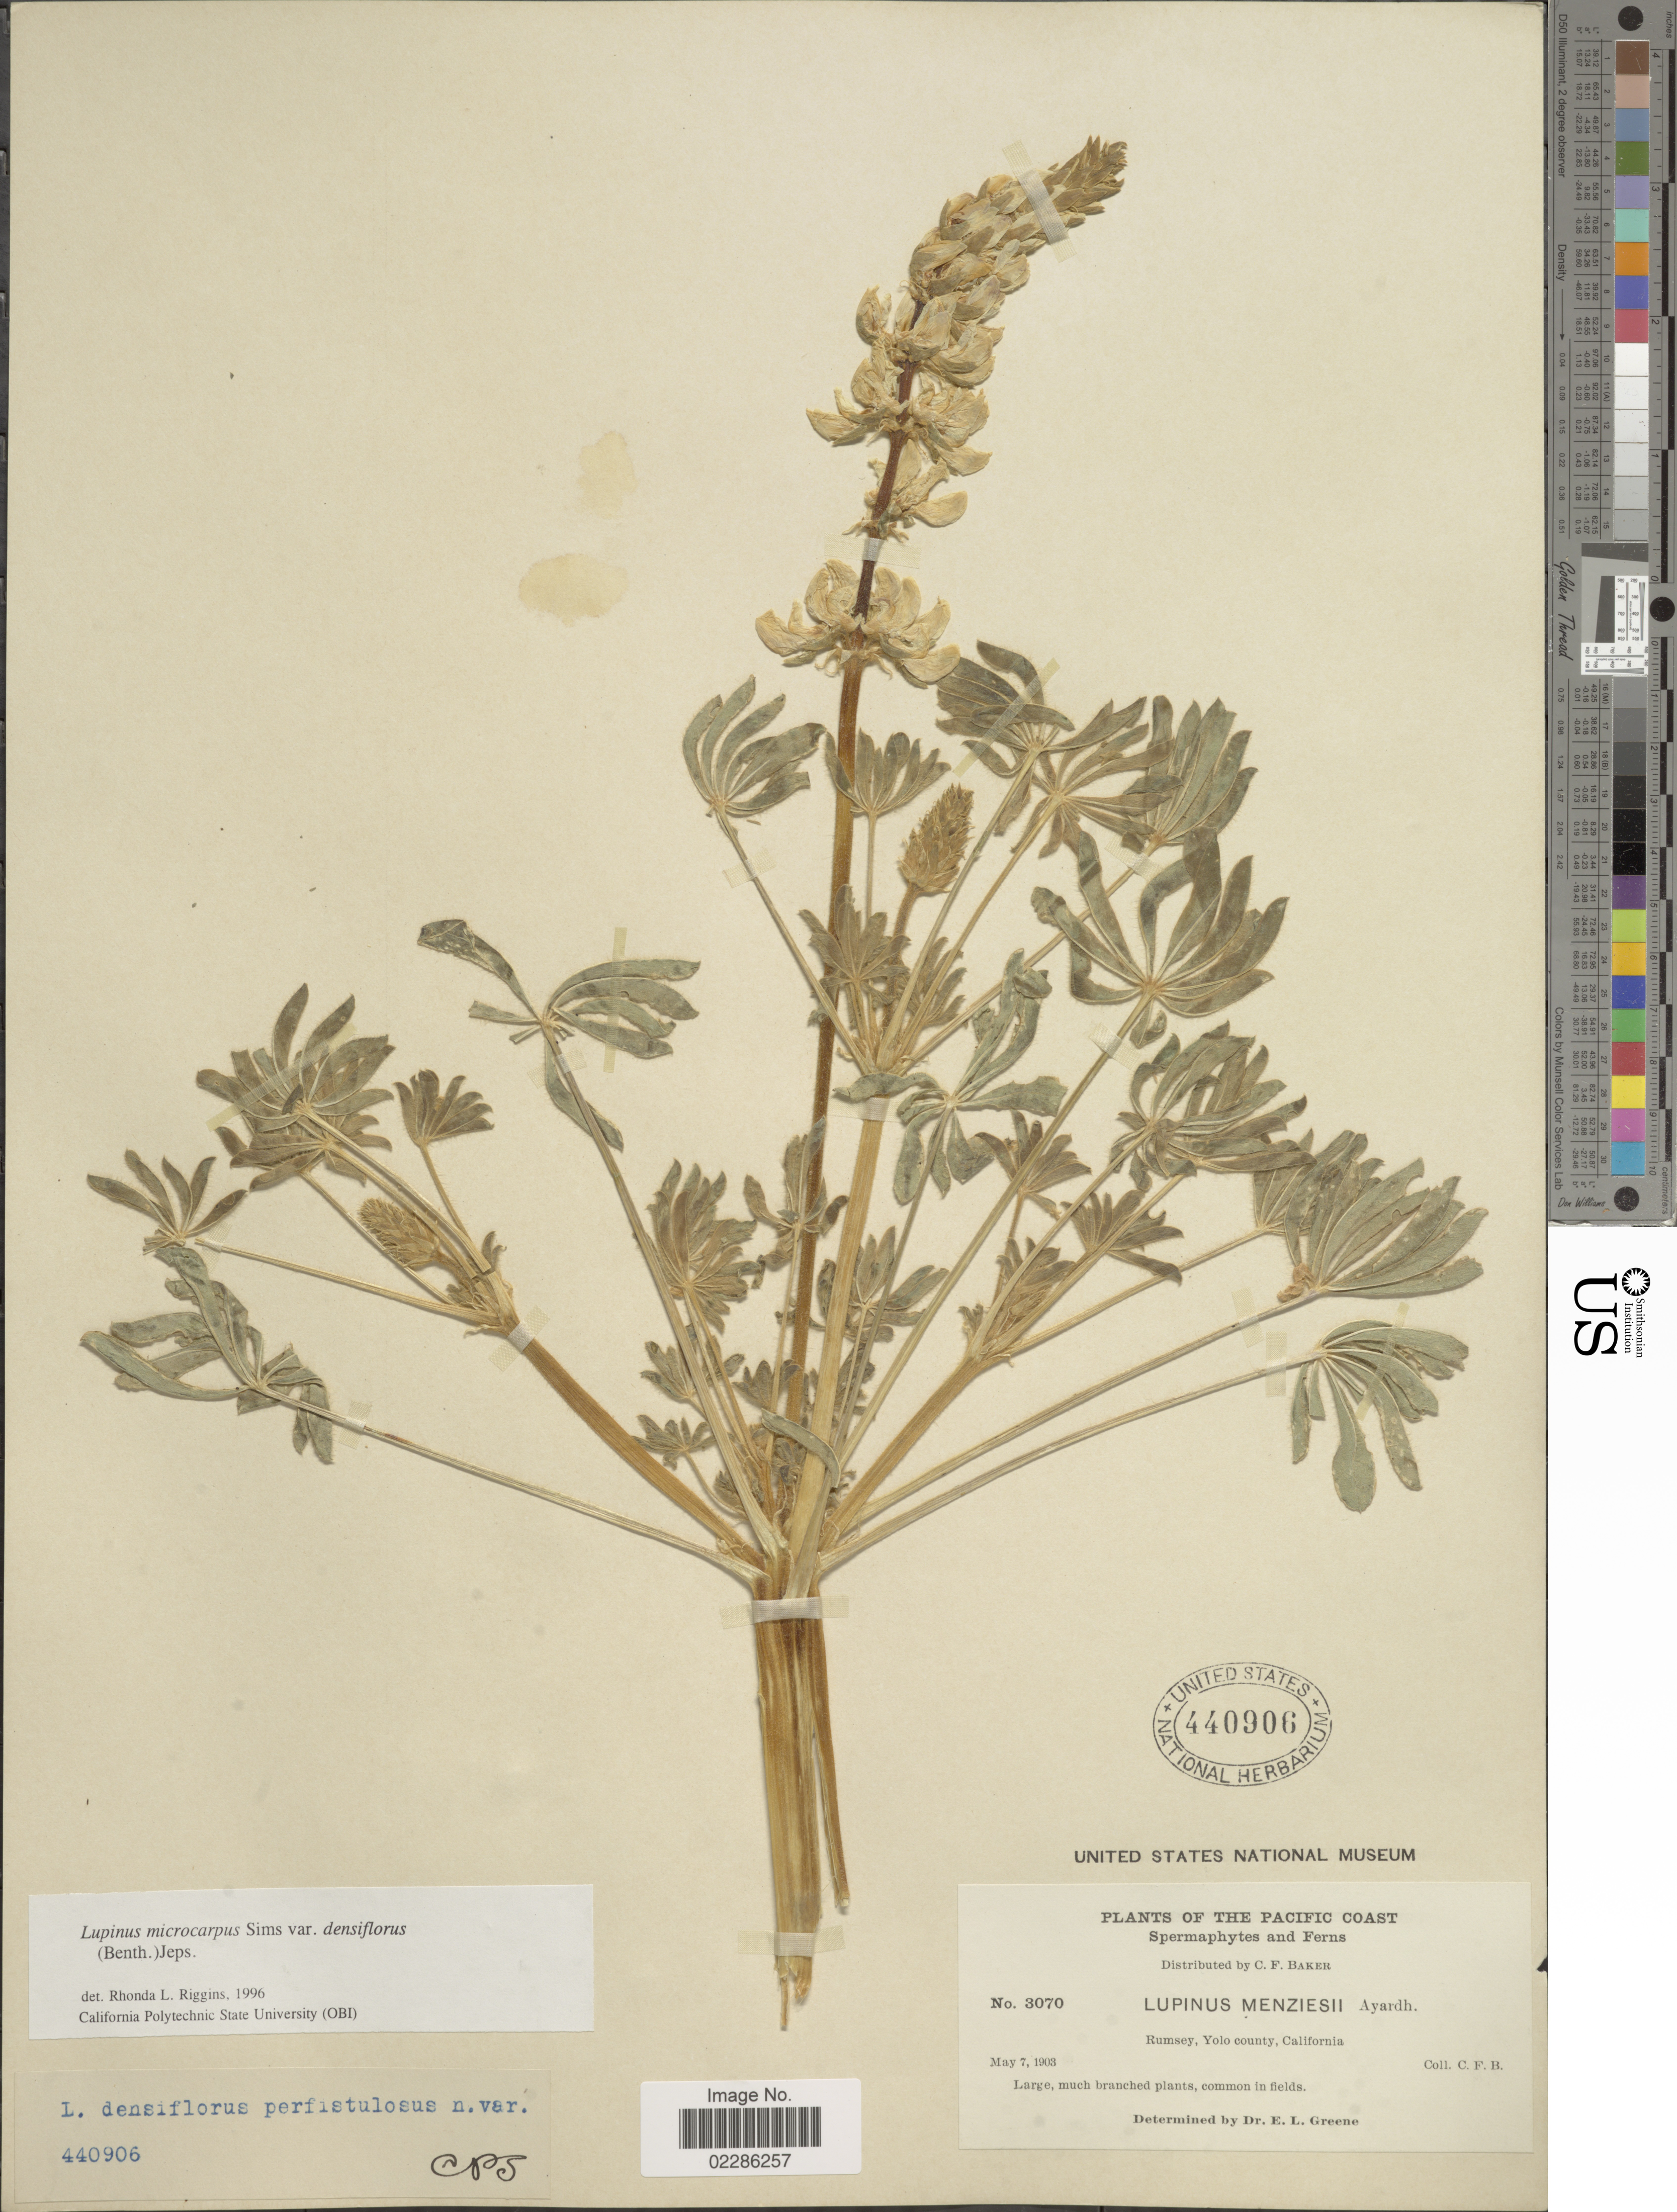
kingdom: Plantae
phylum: Tracheophyta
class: Magnoliopsida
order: Fabales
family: Fabaceae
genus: Lupinus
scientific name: Lupinus microcarpus var. densiflorus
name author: (Benth.) Jeps.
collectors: C. F. Baker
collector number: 3070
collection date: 1903-05-07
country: United States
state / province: California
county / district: Yolo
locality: The Pacific Coast, Spermaphytes and Ferns, Rumsey, Yolo County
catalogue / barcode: US 440906